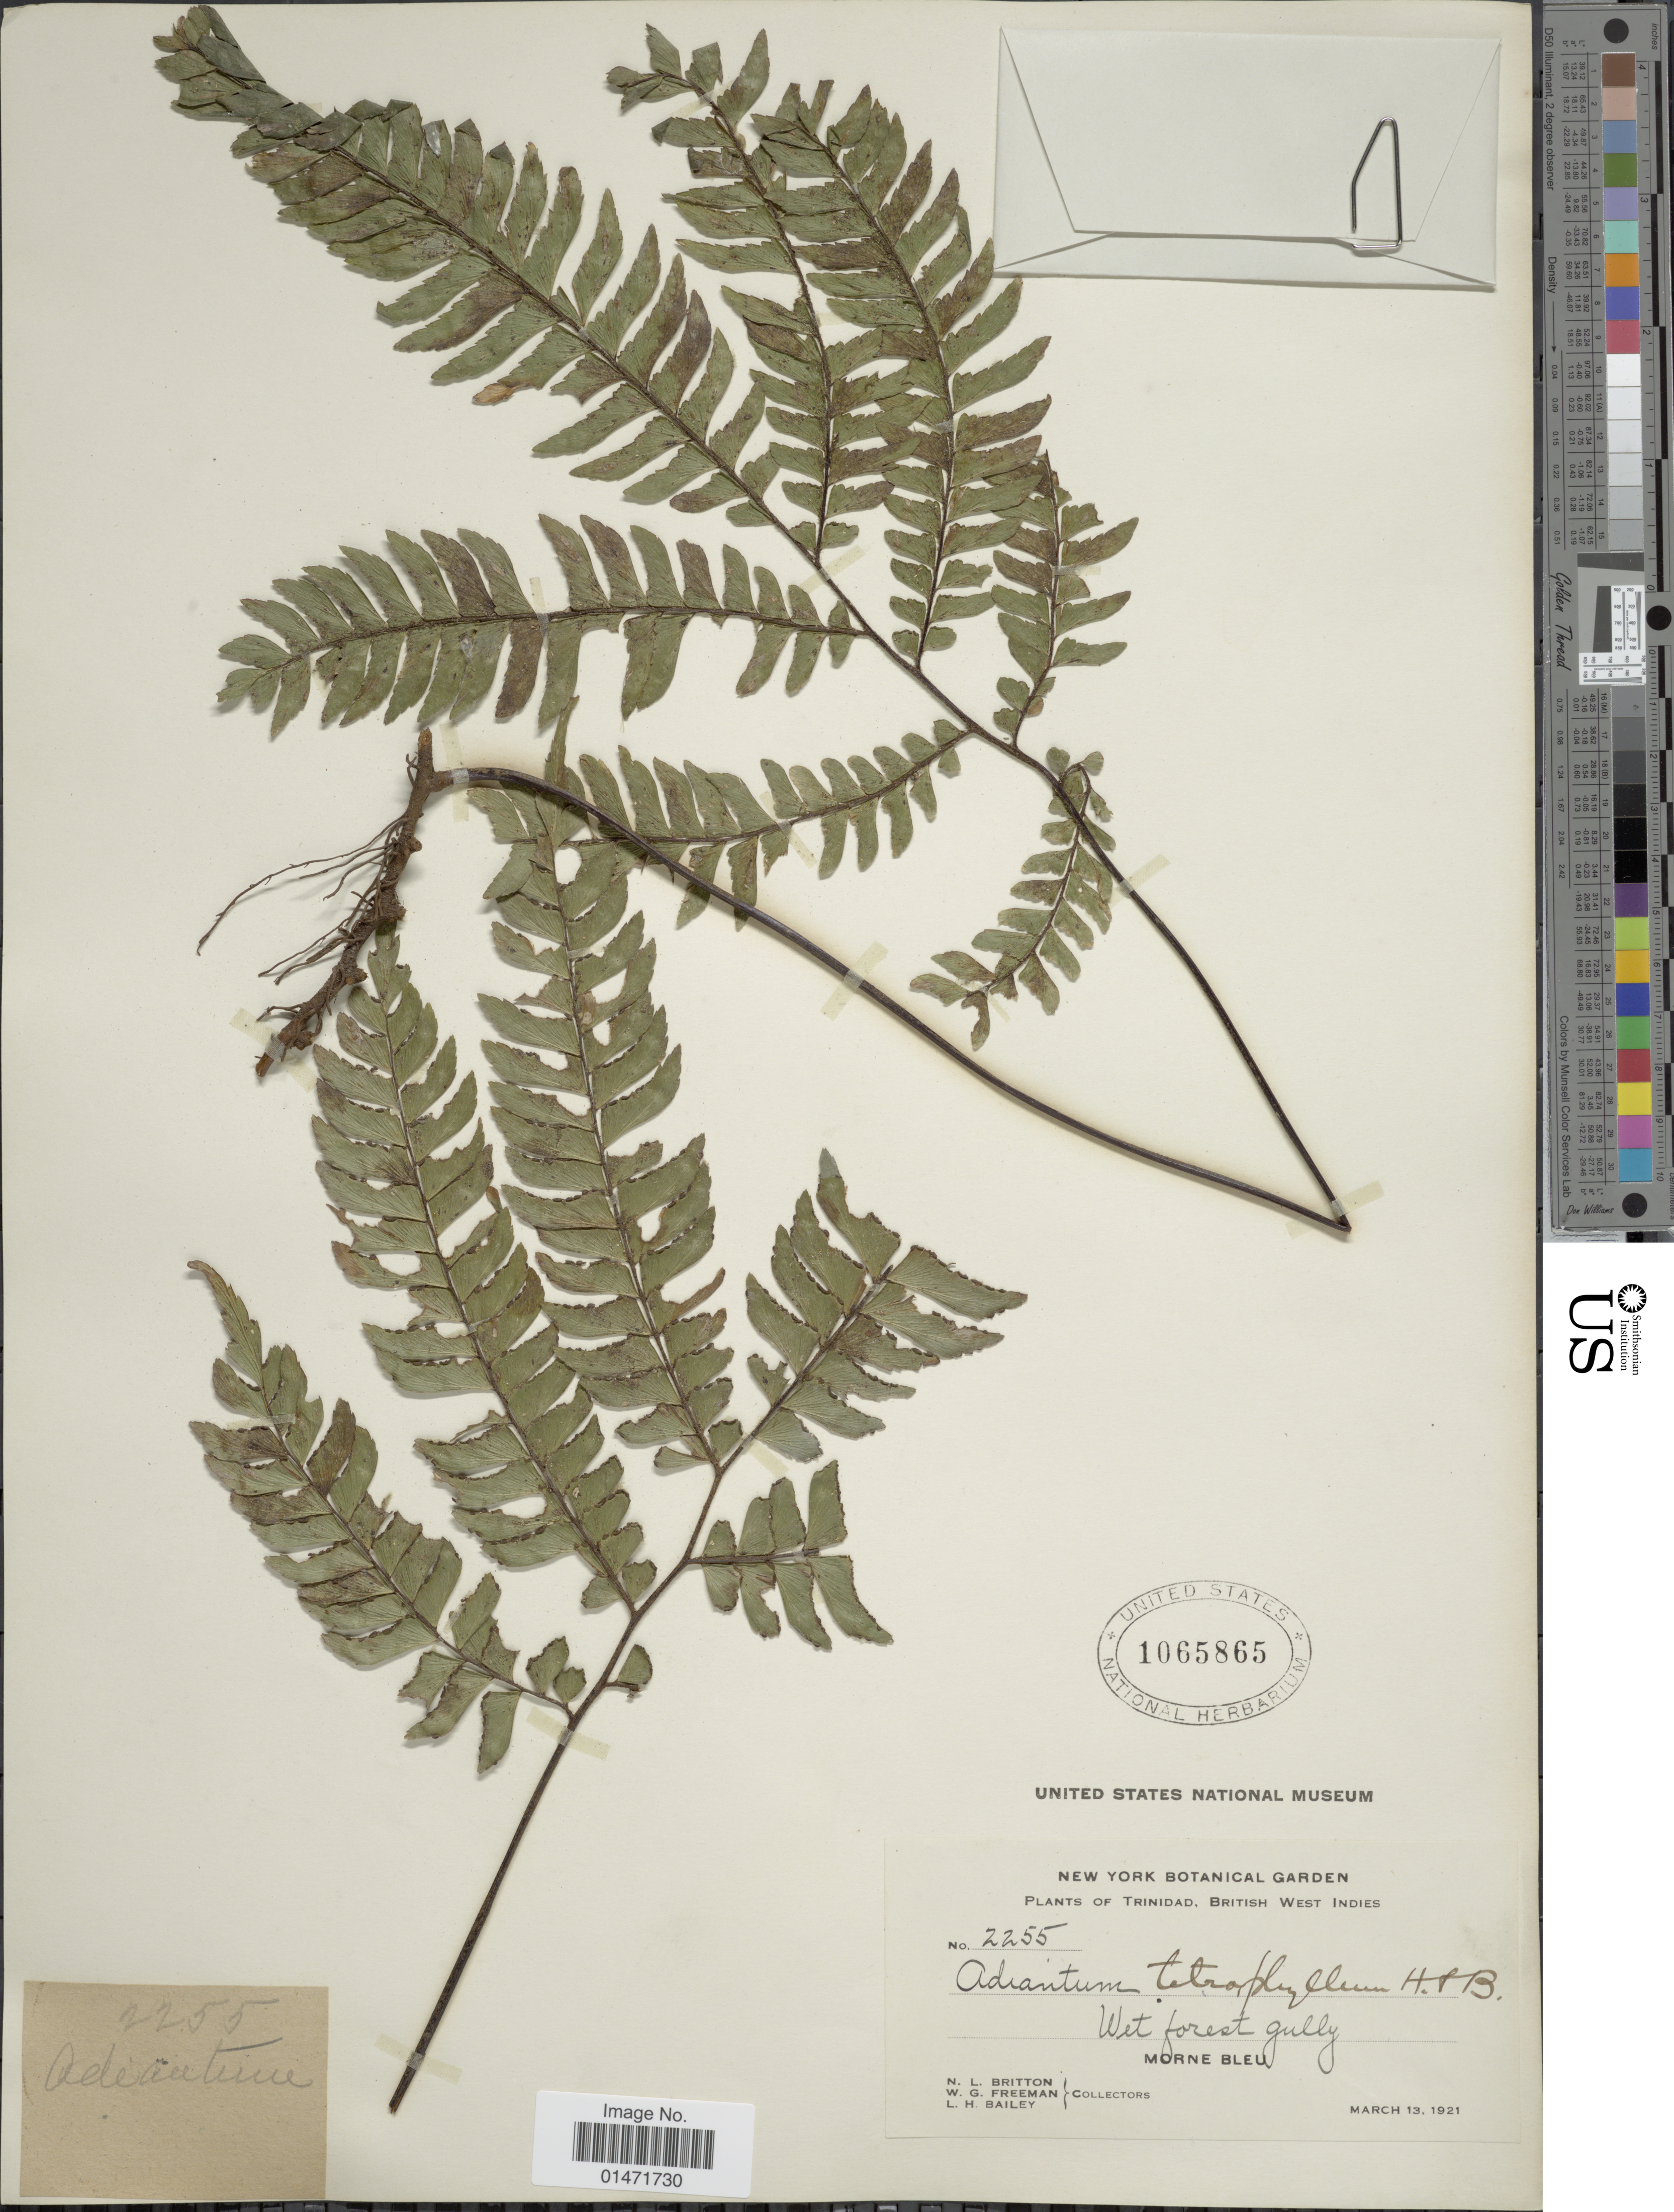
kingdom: Plantae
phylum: Tracheophyta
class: Polypodiopsida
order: Polypodiales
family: Pteridaceae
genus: Adiantum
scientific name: Adiantum tetraphyllum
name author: Humb. & Bonpl. ex Willd.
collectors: N. Britton, W. Freeman & L. H. Bailey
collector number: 2255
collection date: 1921-03-13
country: Trinidad and Tobago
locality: Trinidad, British West Indies. Morne Bleu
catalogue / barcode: US 1065865